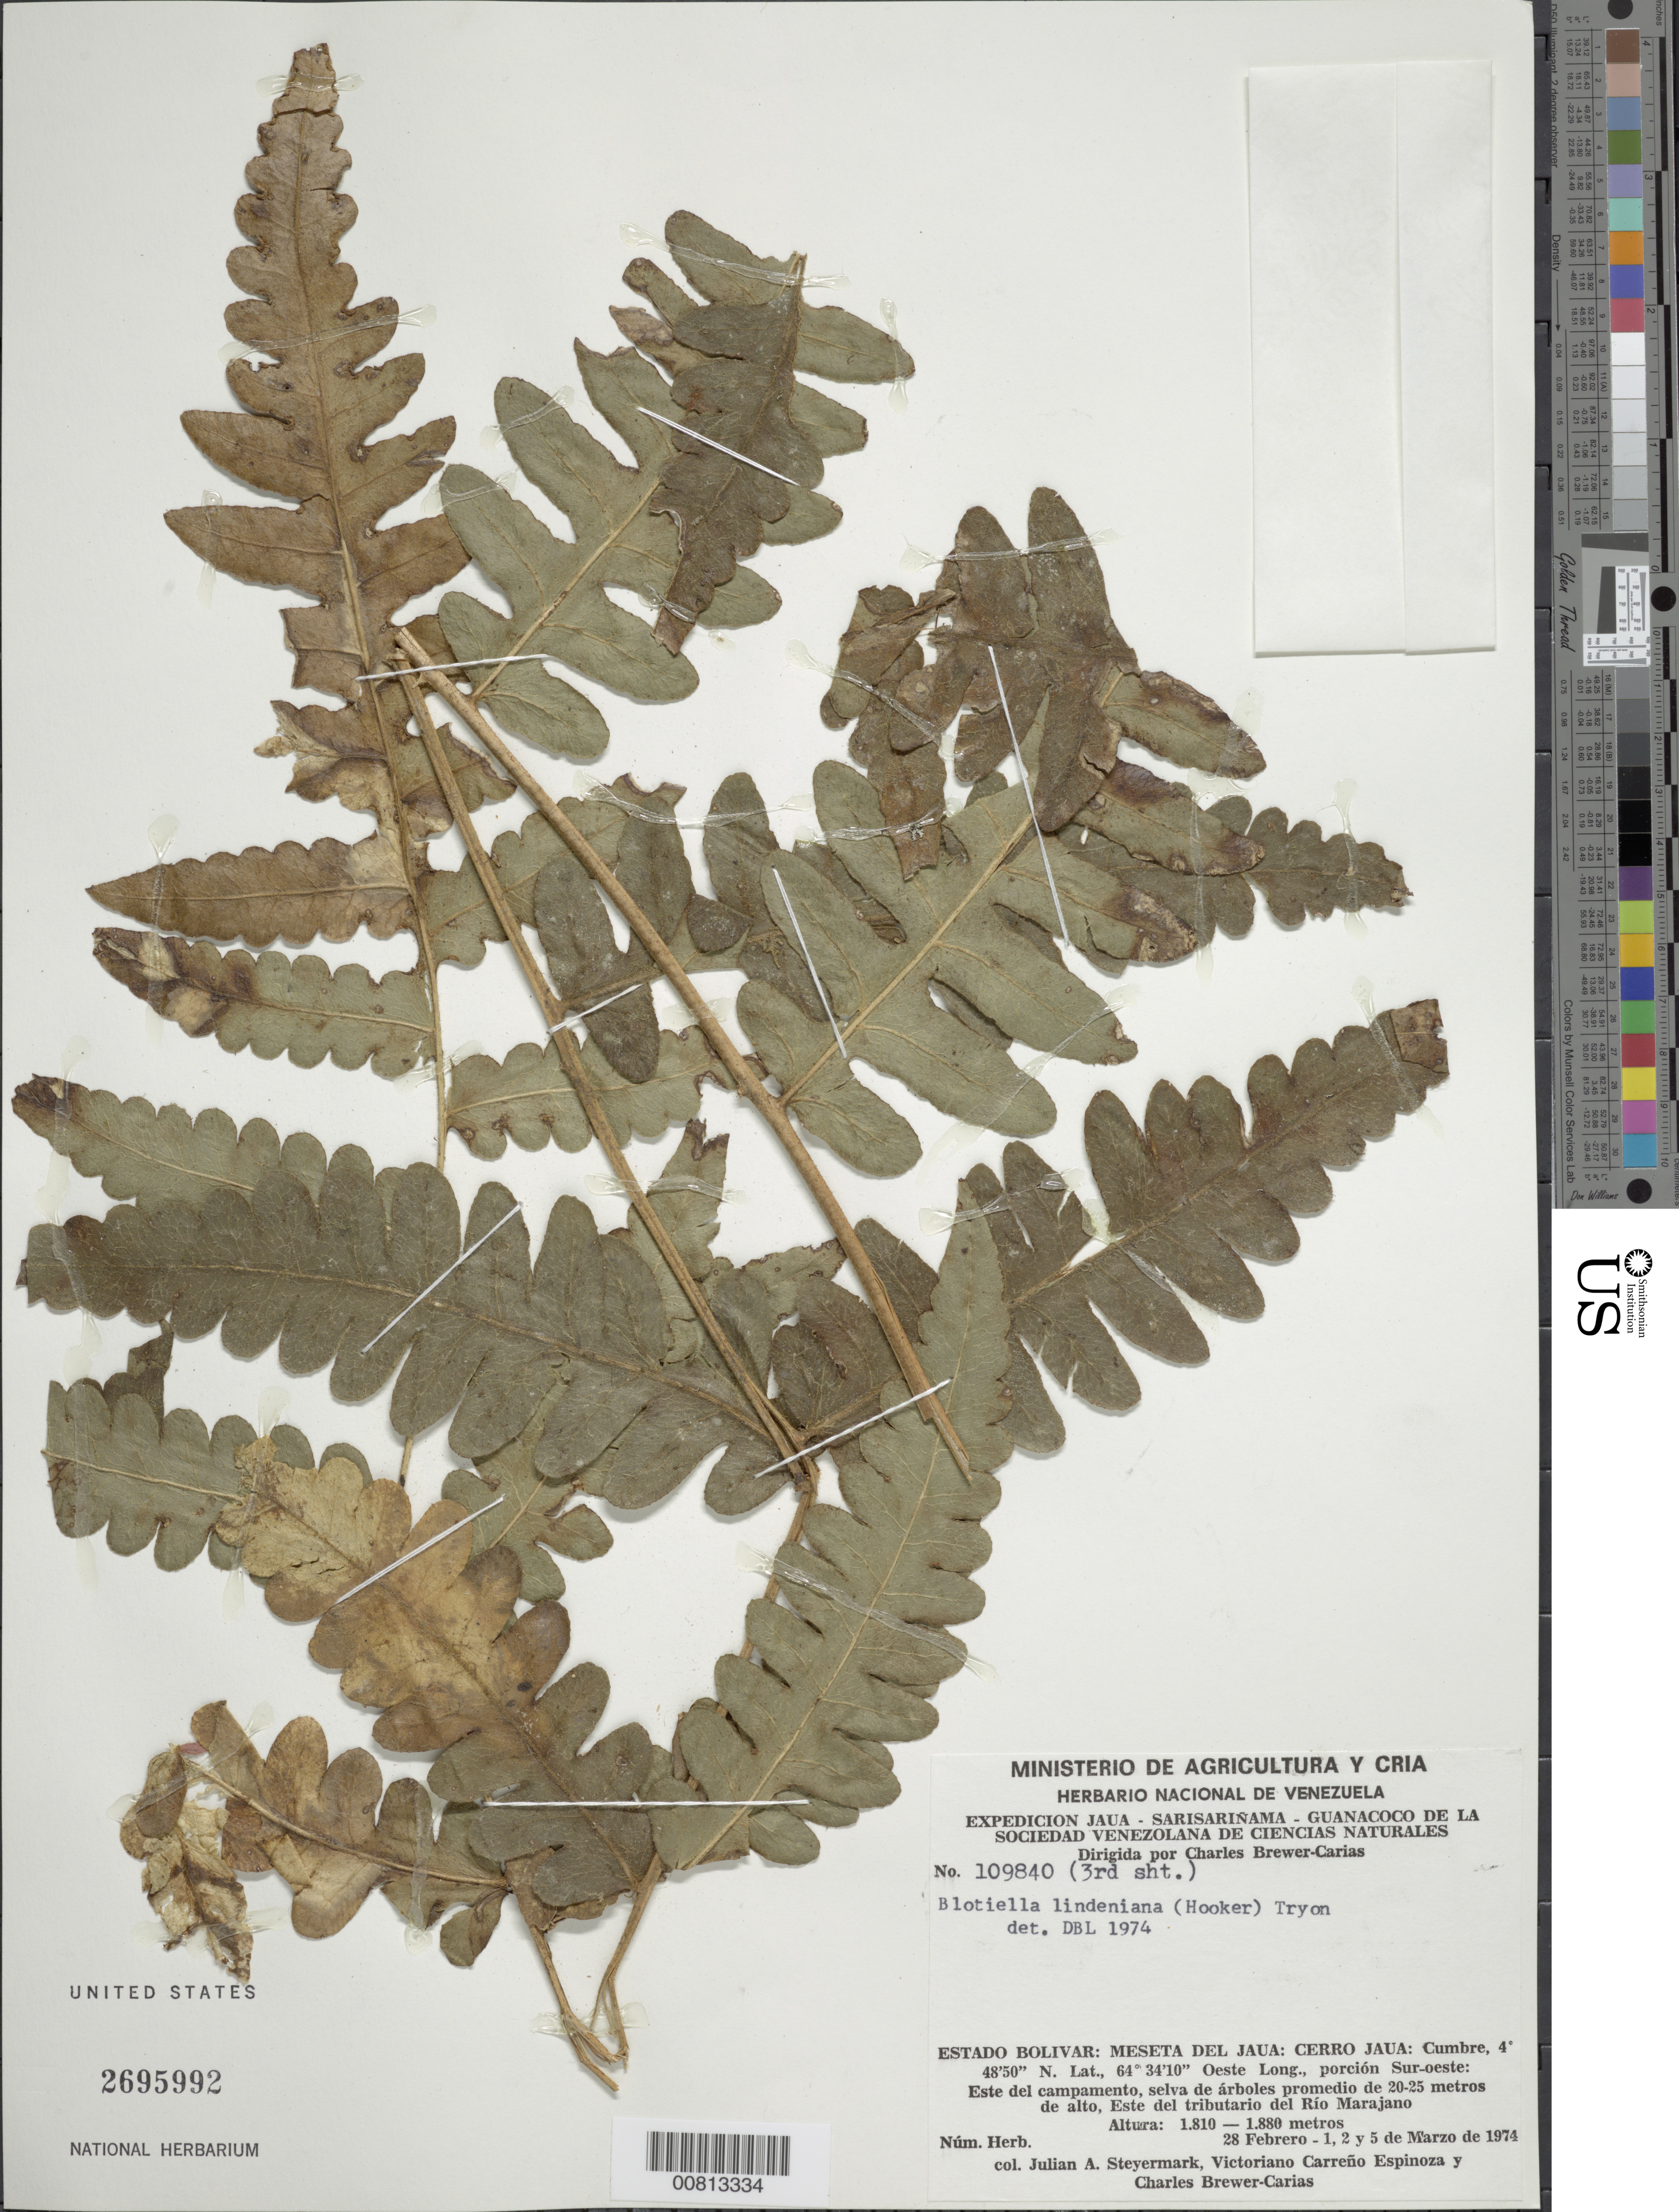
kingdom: Plantae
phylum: Tracheophyta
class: Polypodiopsida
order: Polypodiales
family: Dennstaedtiaceae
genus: Blotiella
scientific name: Blotiella lindeniana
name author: (Hook.) R.M. Tryon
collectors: J. Steyermark, V. Carreño E. & C. Brewer-Carias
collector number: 109840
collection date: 1974-01-28/1974-03-05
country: Venezuela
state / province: Bolivar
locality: Meseta del Jaua: Cumbre, porción Sur-oeste: de alto, Este del tributario del Río Marajano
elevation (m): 1810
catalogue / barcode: US 2695992